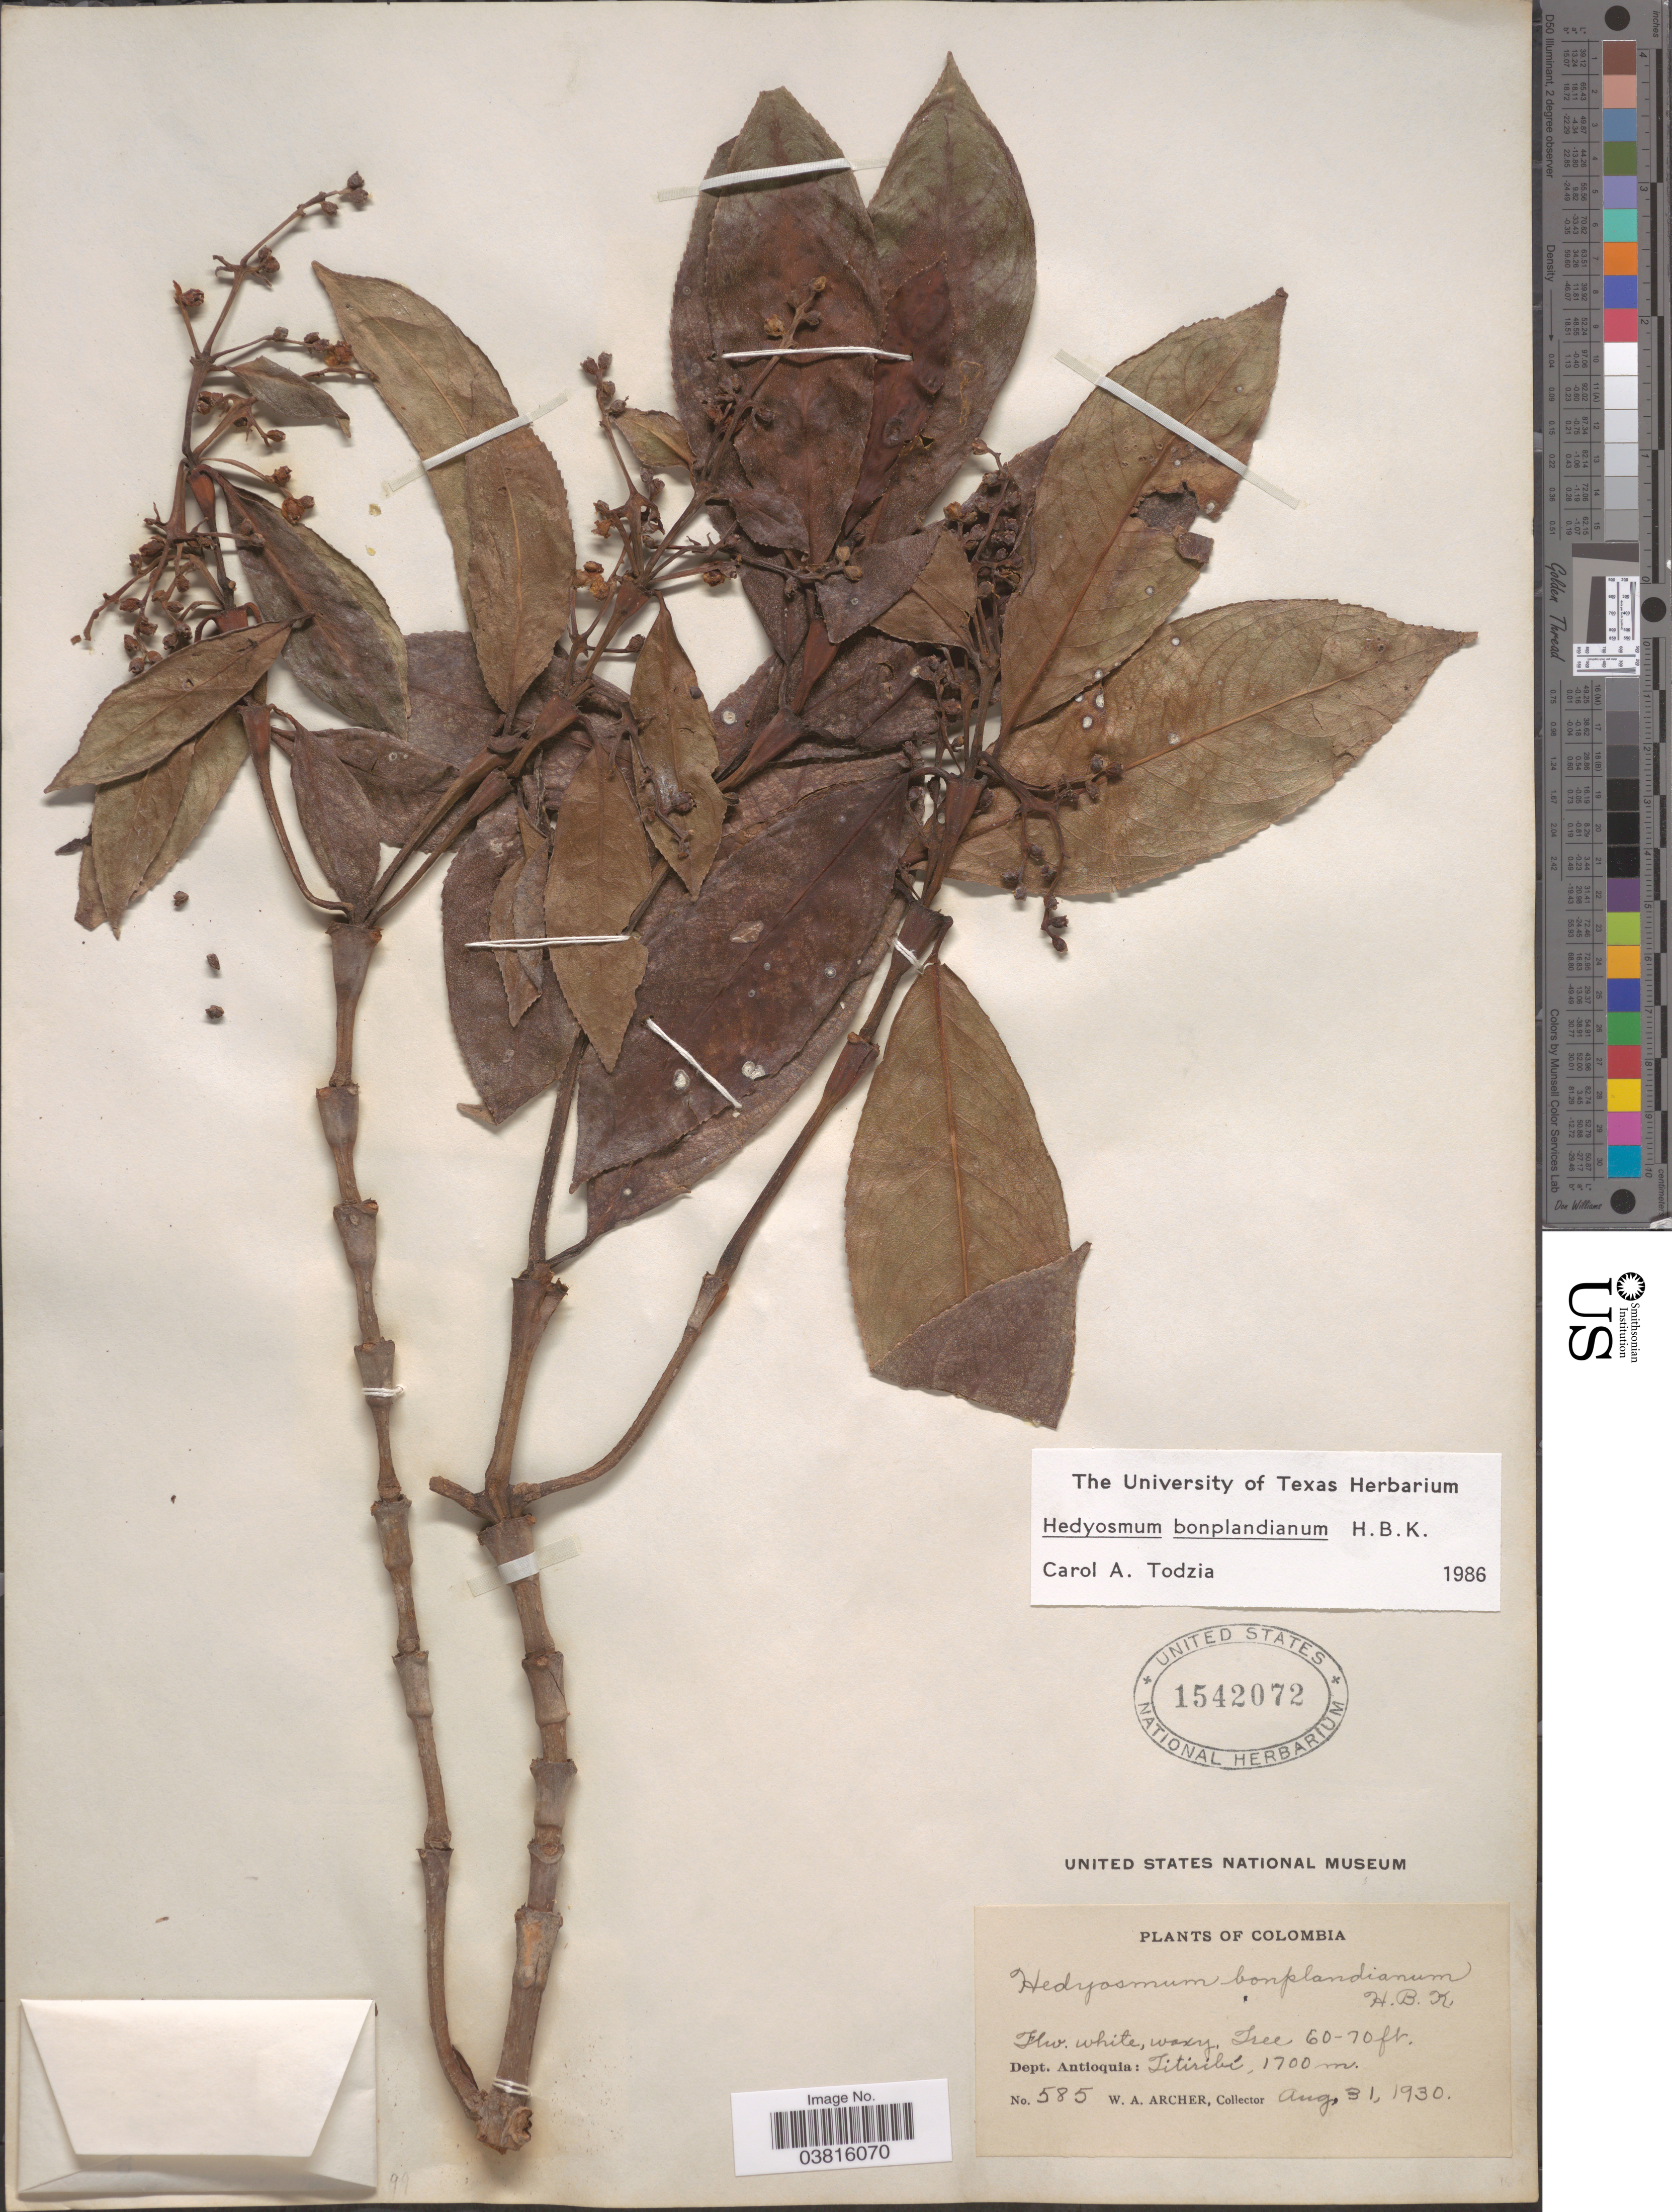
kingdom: Plantae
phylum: Tracheophyta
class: Magnoliopsida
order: Chloranthales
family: Chloranthaceae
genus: Hedyosmum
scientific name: Hedyosmum bonplandianum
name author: Kunth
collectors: W. Archer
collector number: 585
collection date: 1930-08-31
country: Colombia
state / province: Antioquia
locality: Dept. Antioquia: Titiribí.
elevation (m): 1700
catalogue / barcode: US 1542072